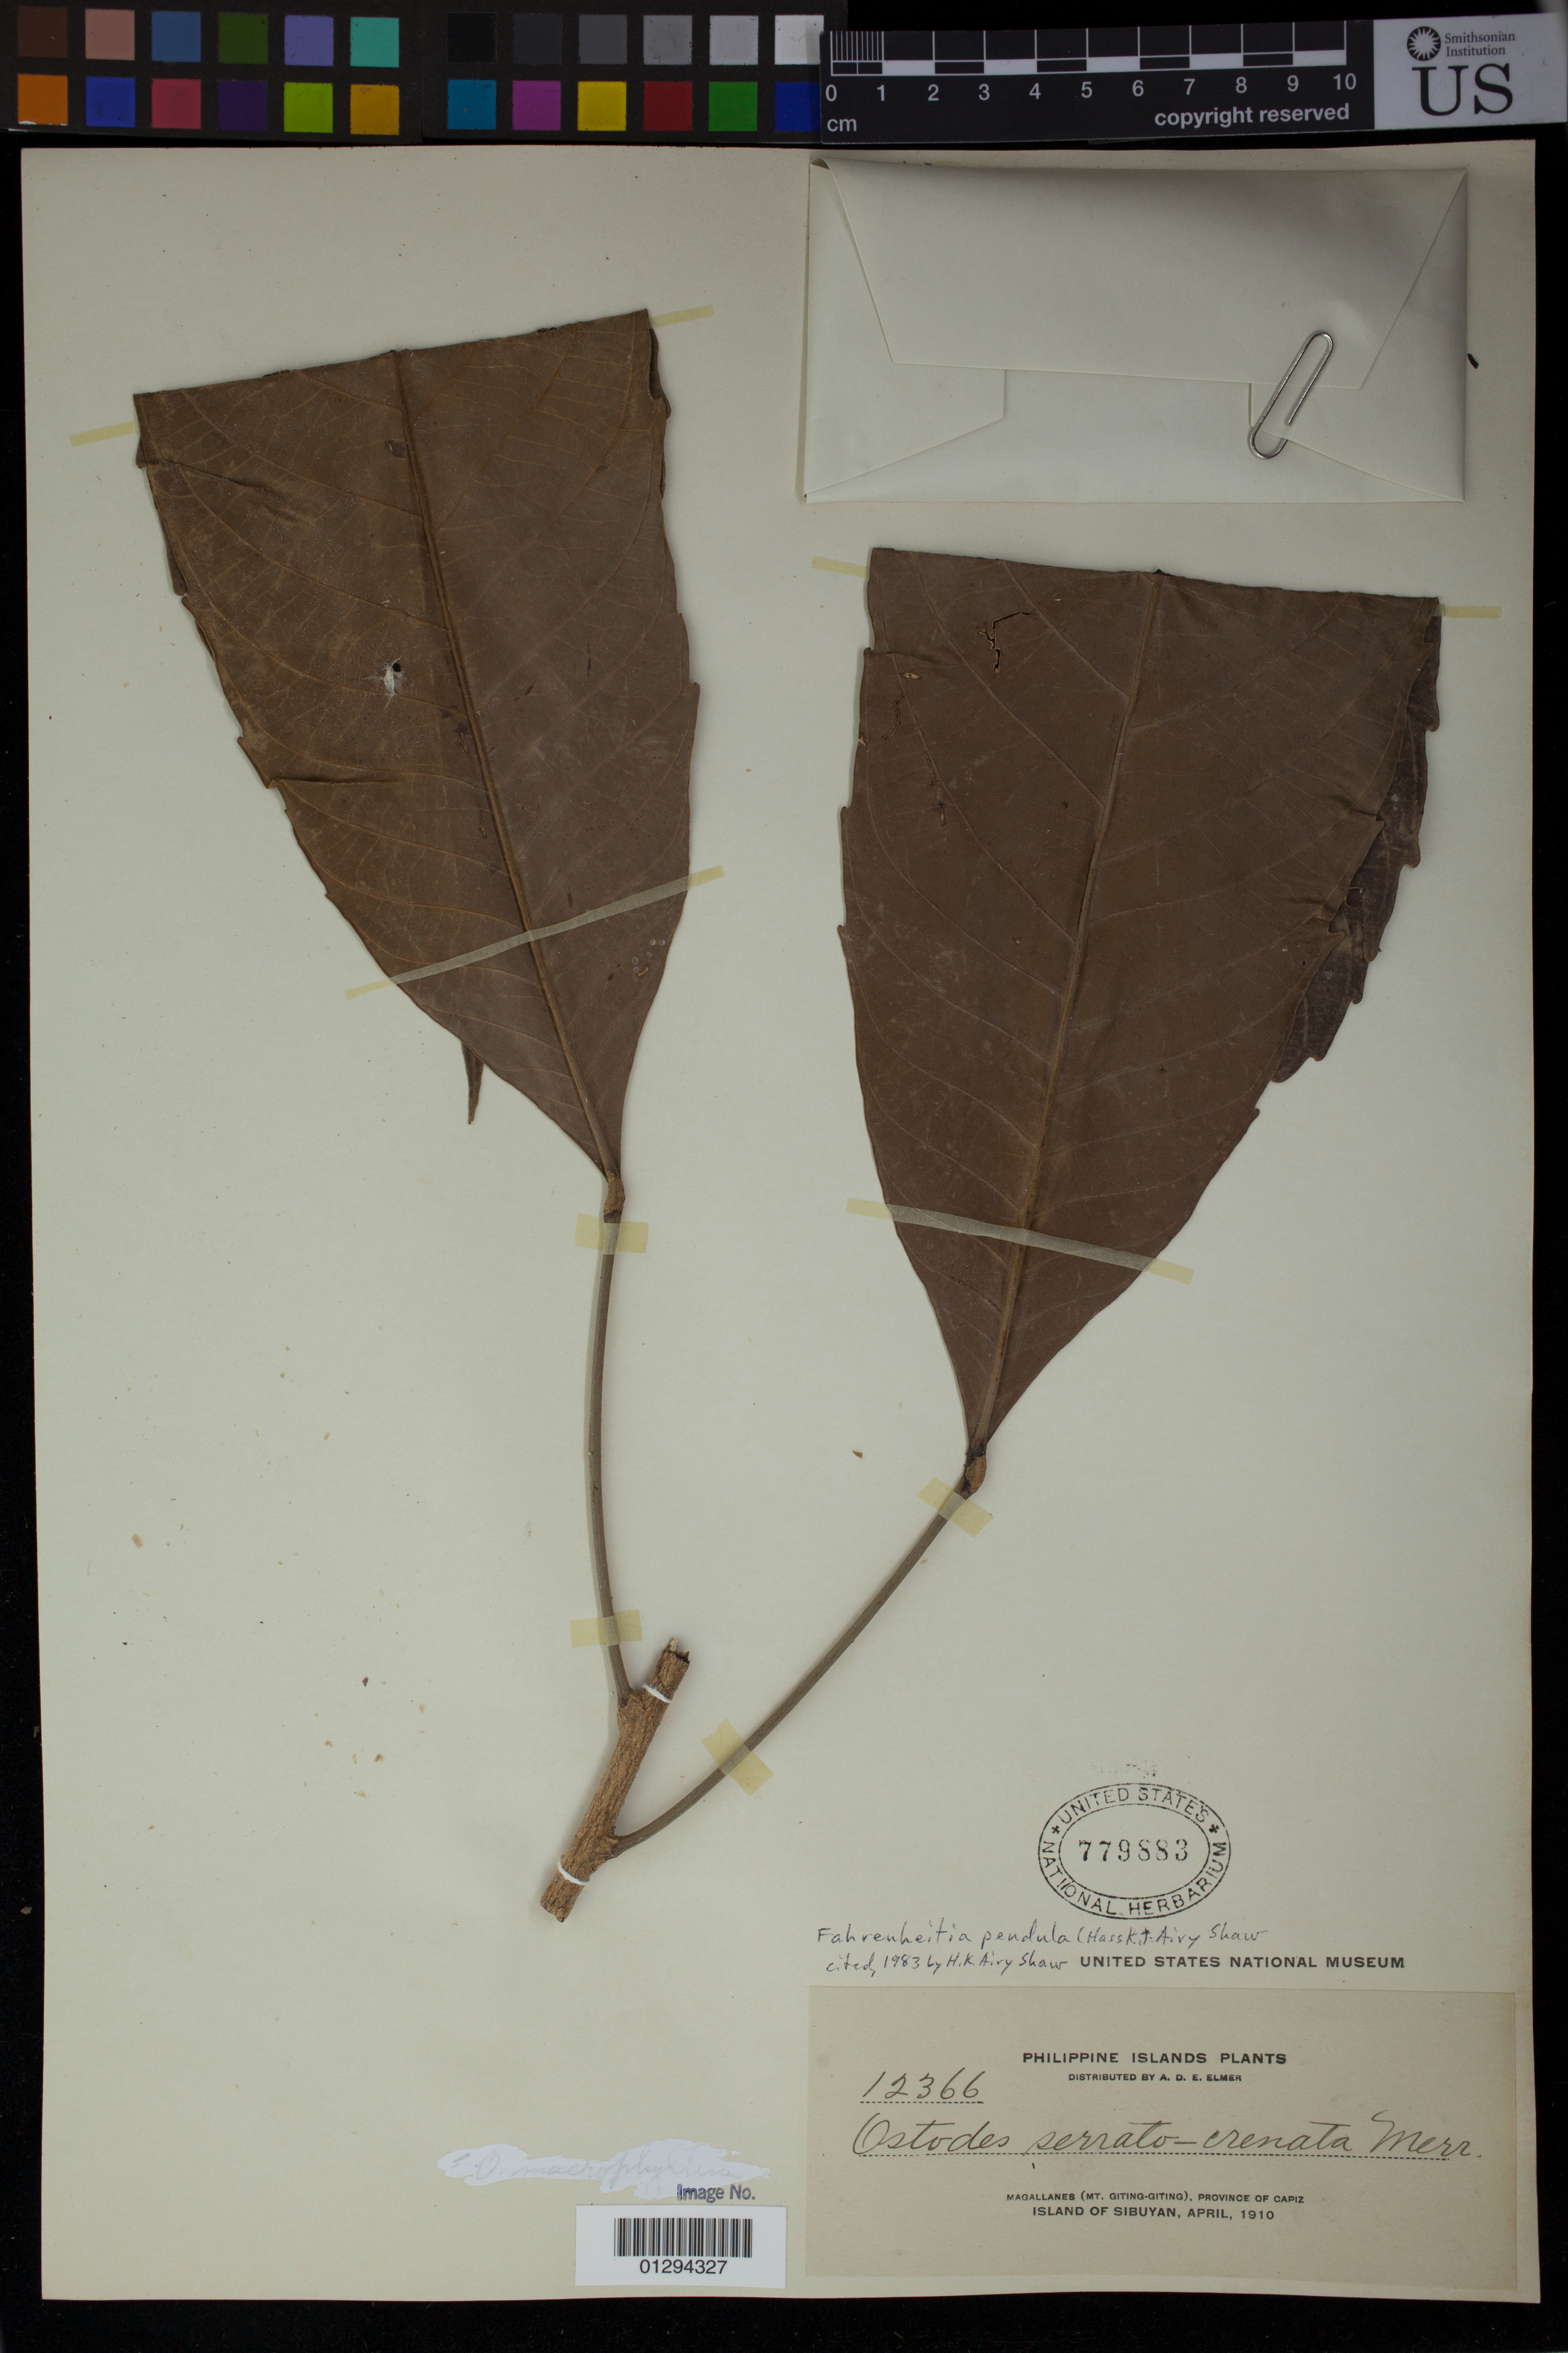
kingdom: Plantae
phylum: Tracheophyta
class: Magnoliopsida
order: Malpighiales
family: Euphorbiaceae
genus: Fahrenheitia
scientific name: Fahrenheitia pendula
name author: (Hassk.) Airy Shaw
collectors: A. D. E. Elmer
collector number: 12366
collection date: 1910-04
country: Philippines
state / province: Western Visayas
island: Sibuyan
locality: Magallanes (Mt. Giting-Giting), Province of Capiz, Island of Sibuyan.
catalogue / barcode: US 779883